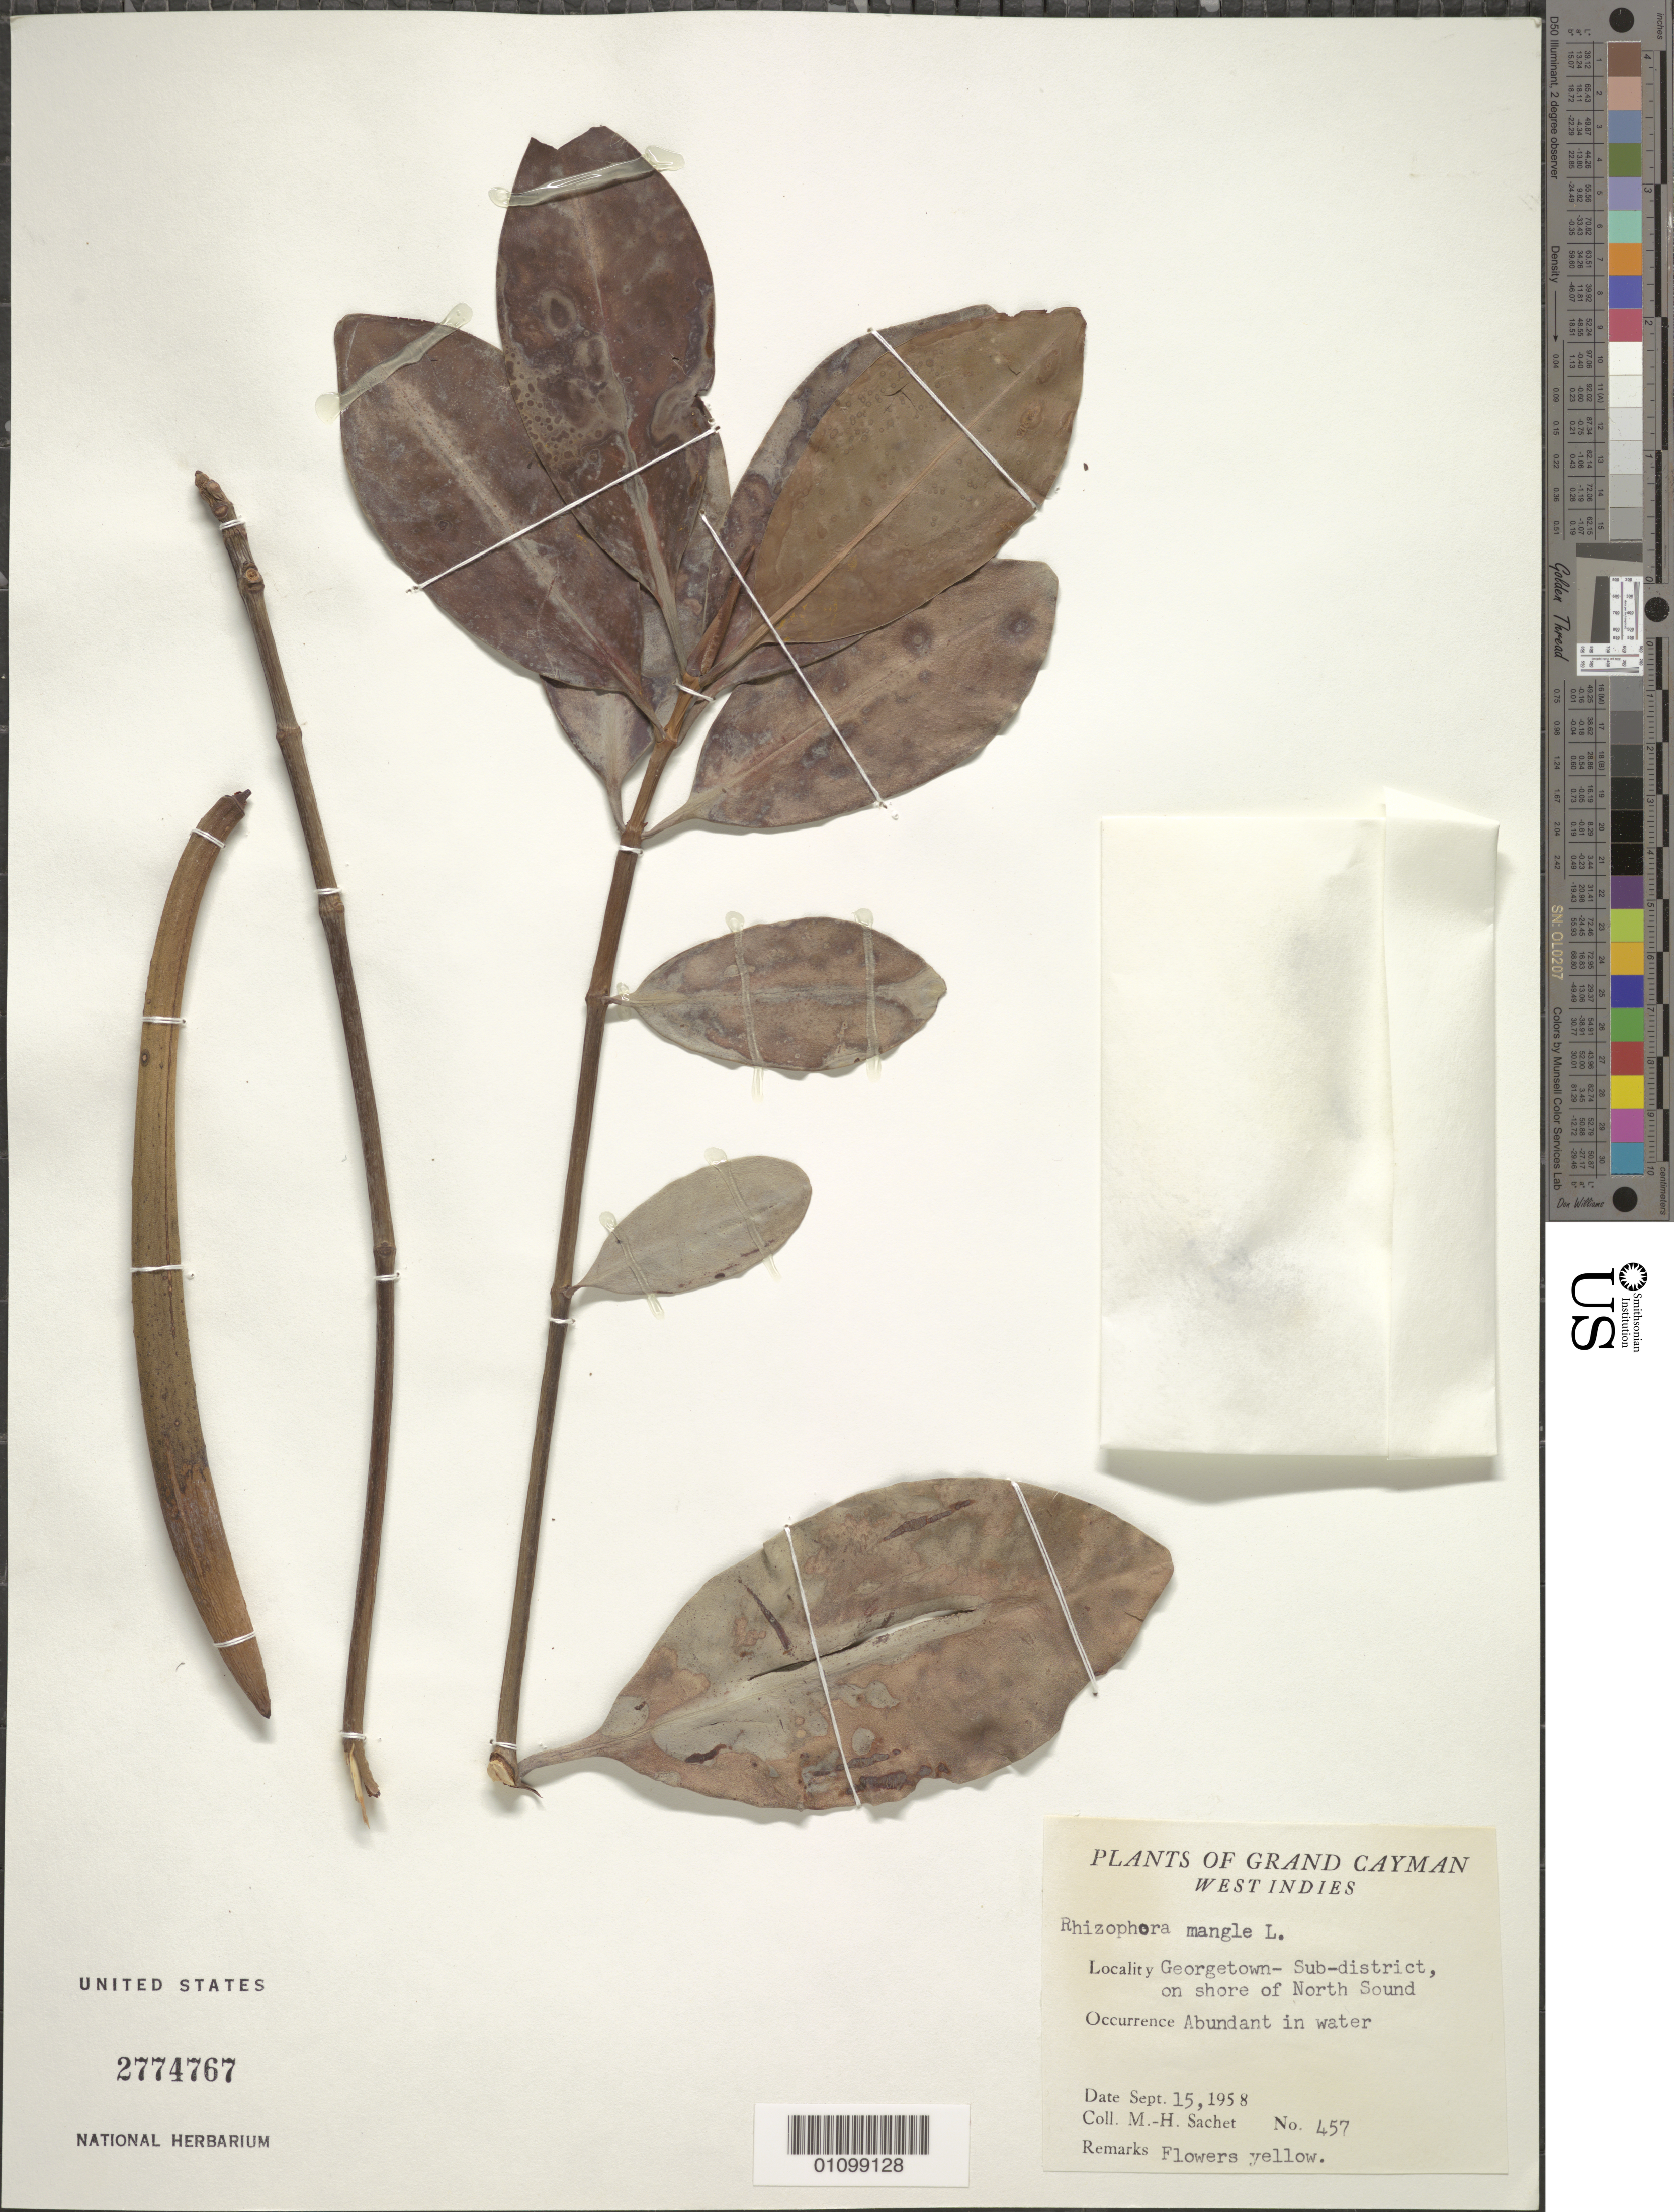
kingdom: Plantae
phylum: Tracheophyta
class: Magnoliopsida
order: Malpighiales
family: Rhizophoraceae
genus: Rhizophora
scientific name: Rhizophora mangle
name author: L.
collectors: M.-H. Sachet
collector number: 457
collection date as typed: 15 Sep 1958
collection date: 1958-09-15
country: Cayman Islands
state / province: Georgetown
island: Grand Cayman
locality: On shore of North Sound. Obundant in water.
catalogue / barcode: US 2774767